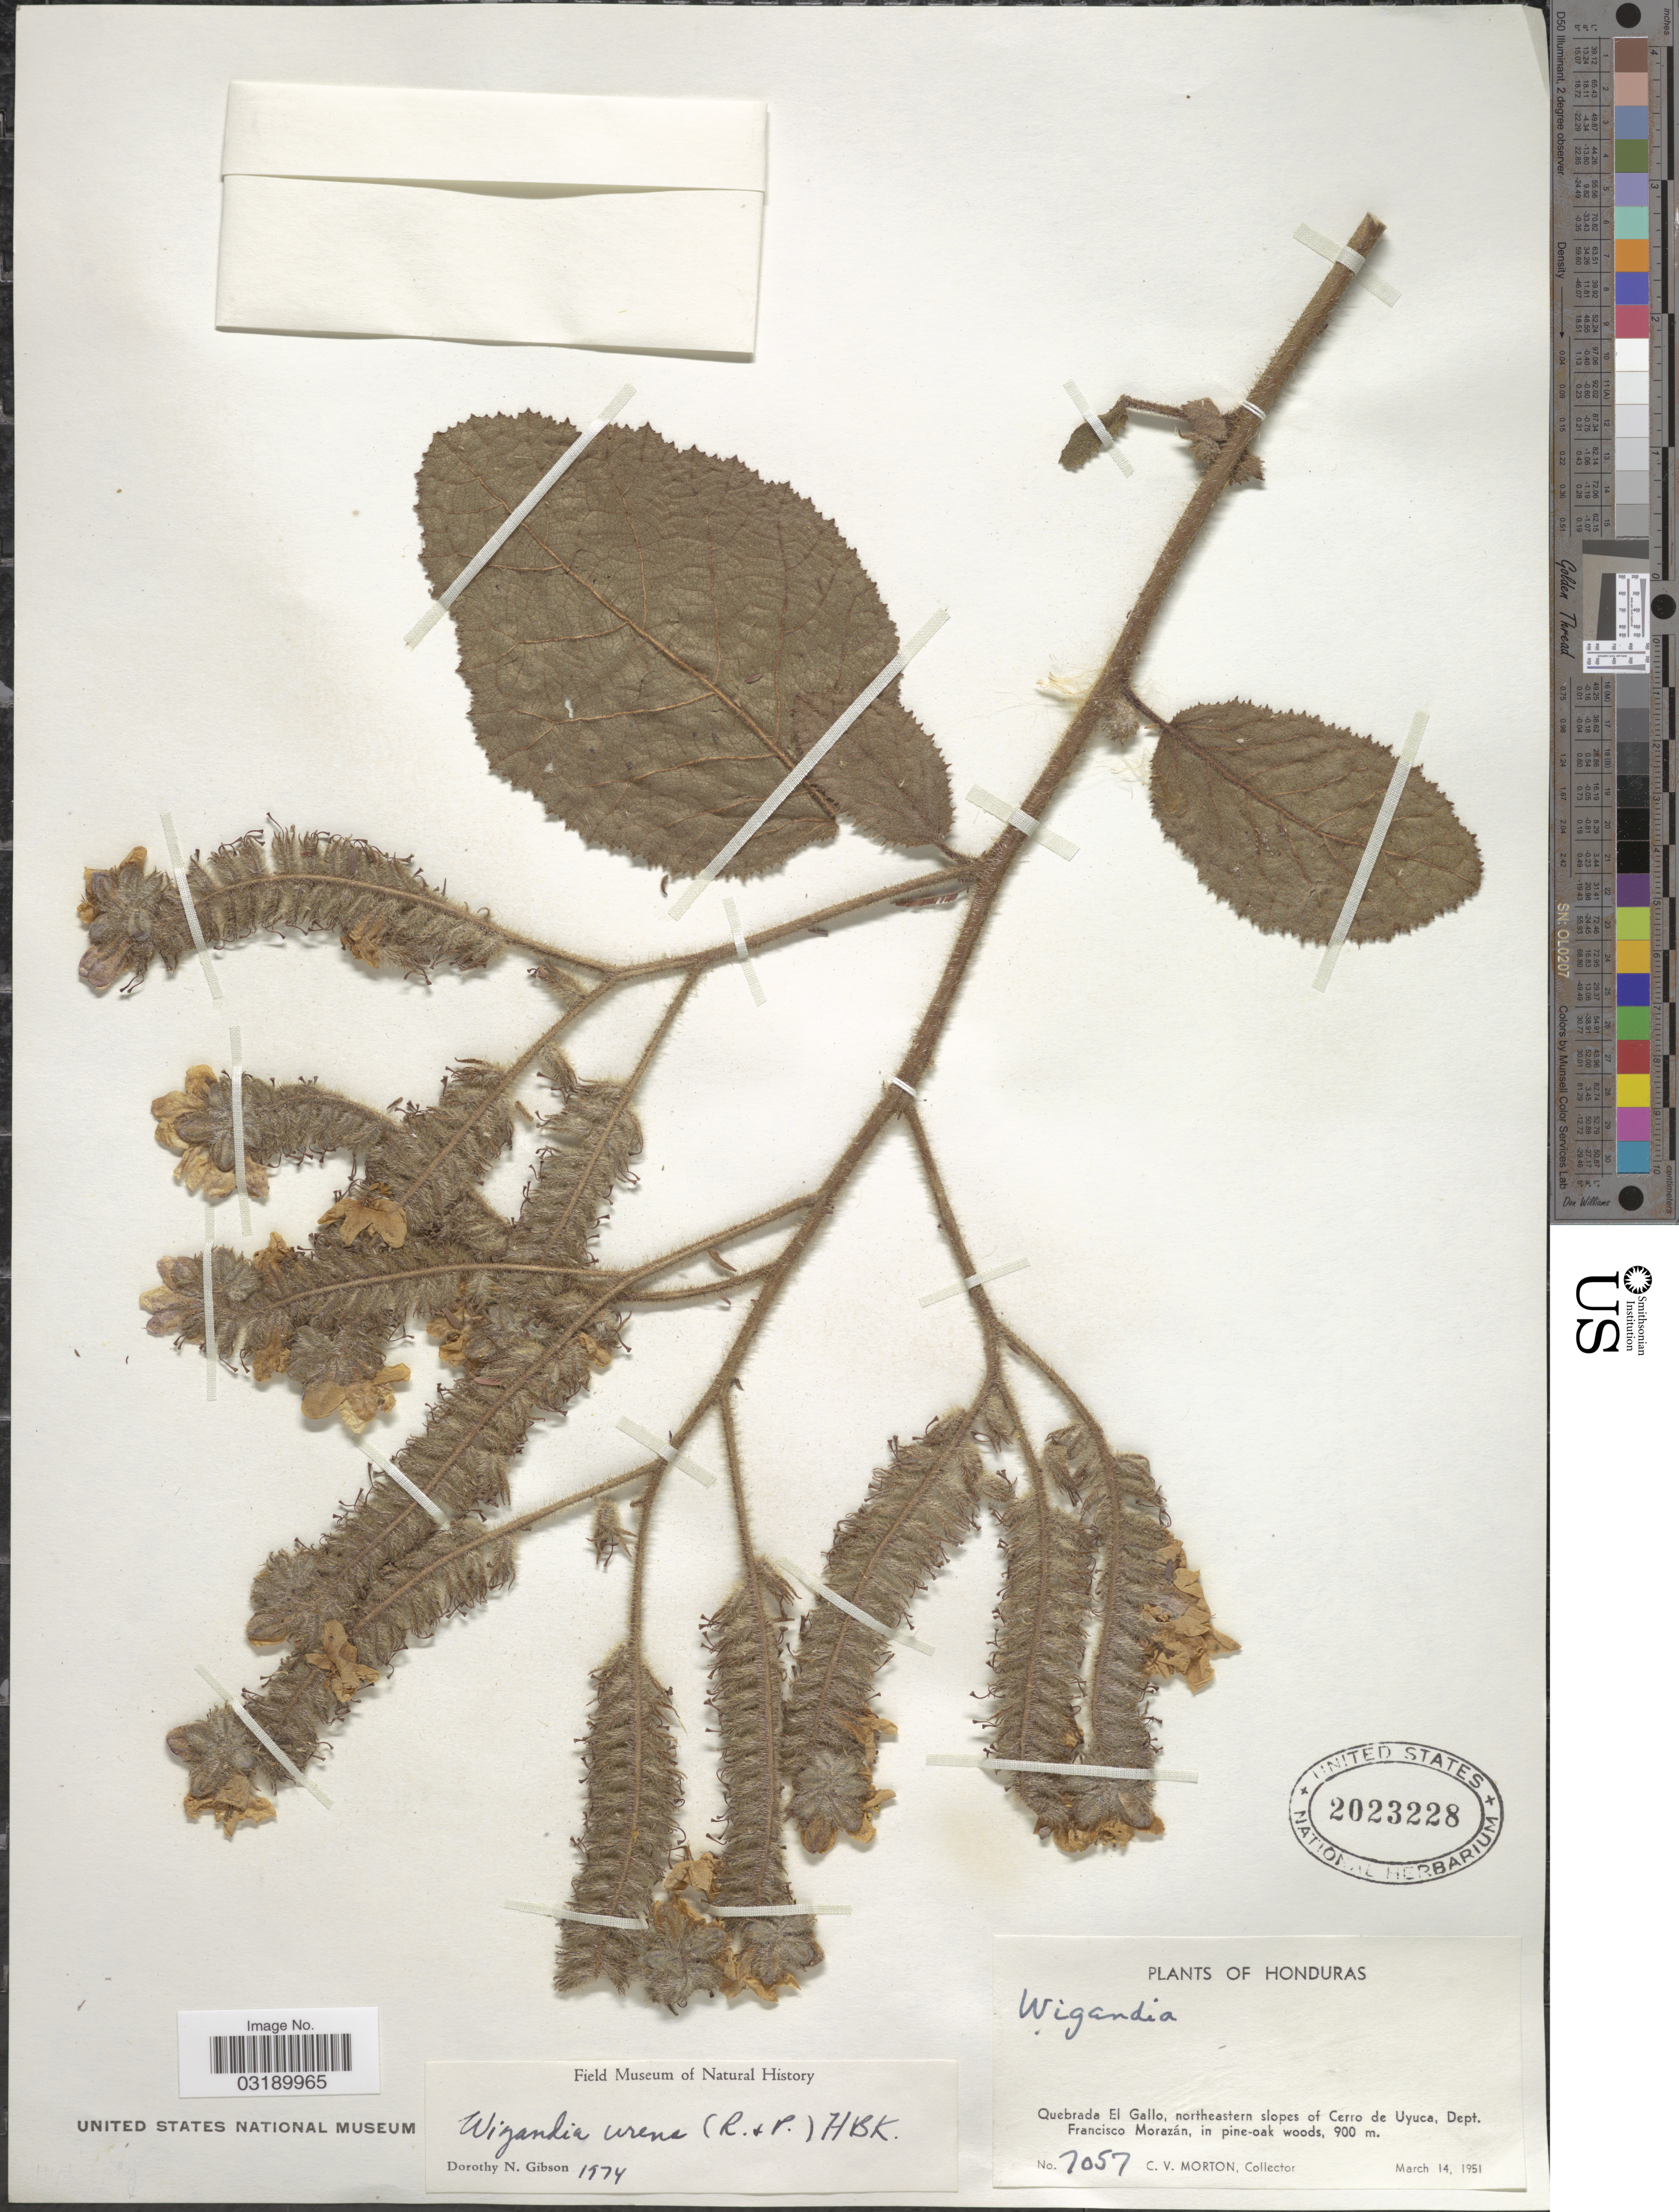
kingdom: Plantae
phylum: Tracheophyta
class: Magnoliopsida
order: Boraginales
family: Namaceae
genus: Wigandia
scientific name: Wigandia urens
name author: (Ruiz & Pav.) Kunth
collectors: C. V. Morton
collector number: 7057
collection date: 1951-03-14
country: Honduras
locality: Quebrada El Gallo, northeastern slopes of Cerro de Uyuca, Dept. Francisco Morazán, in pine-oak woods.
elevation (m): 900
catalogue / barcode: US 2023228